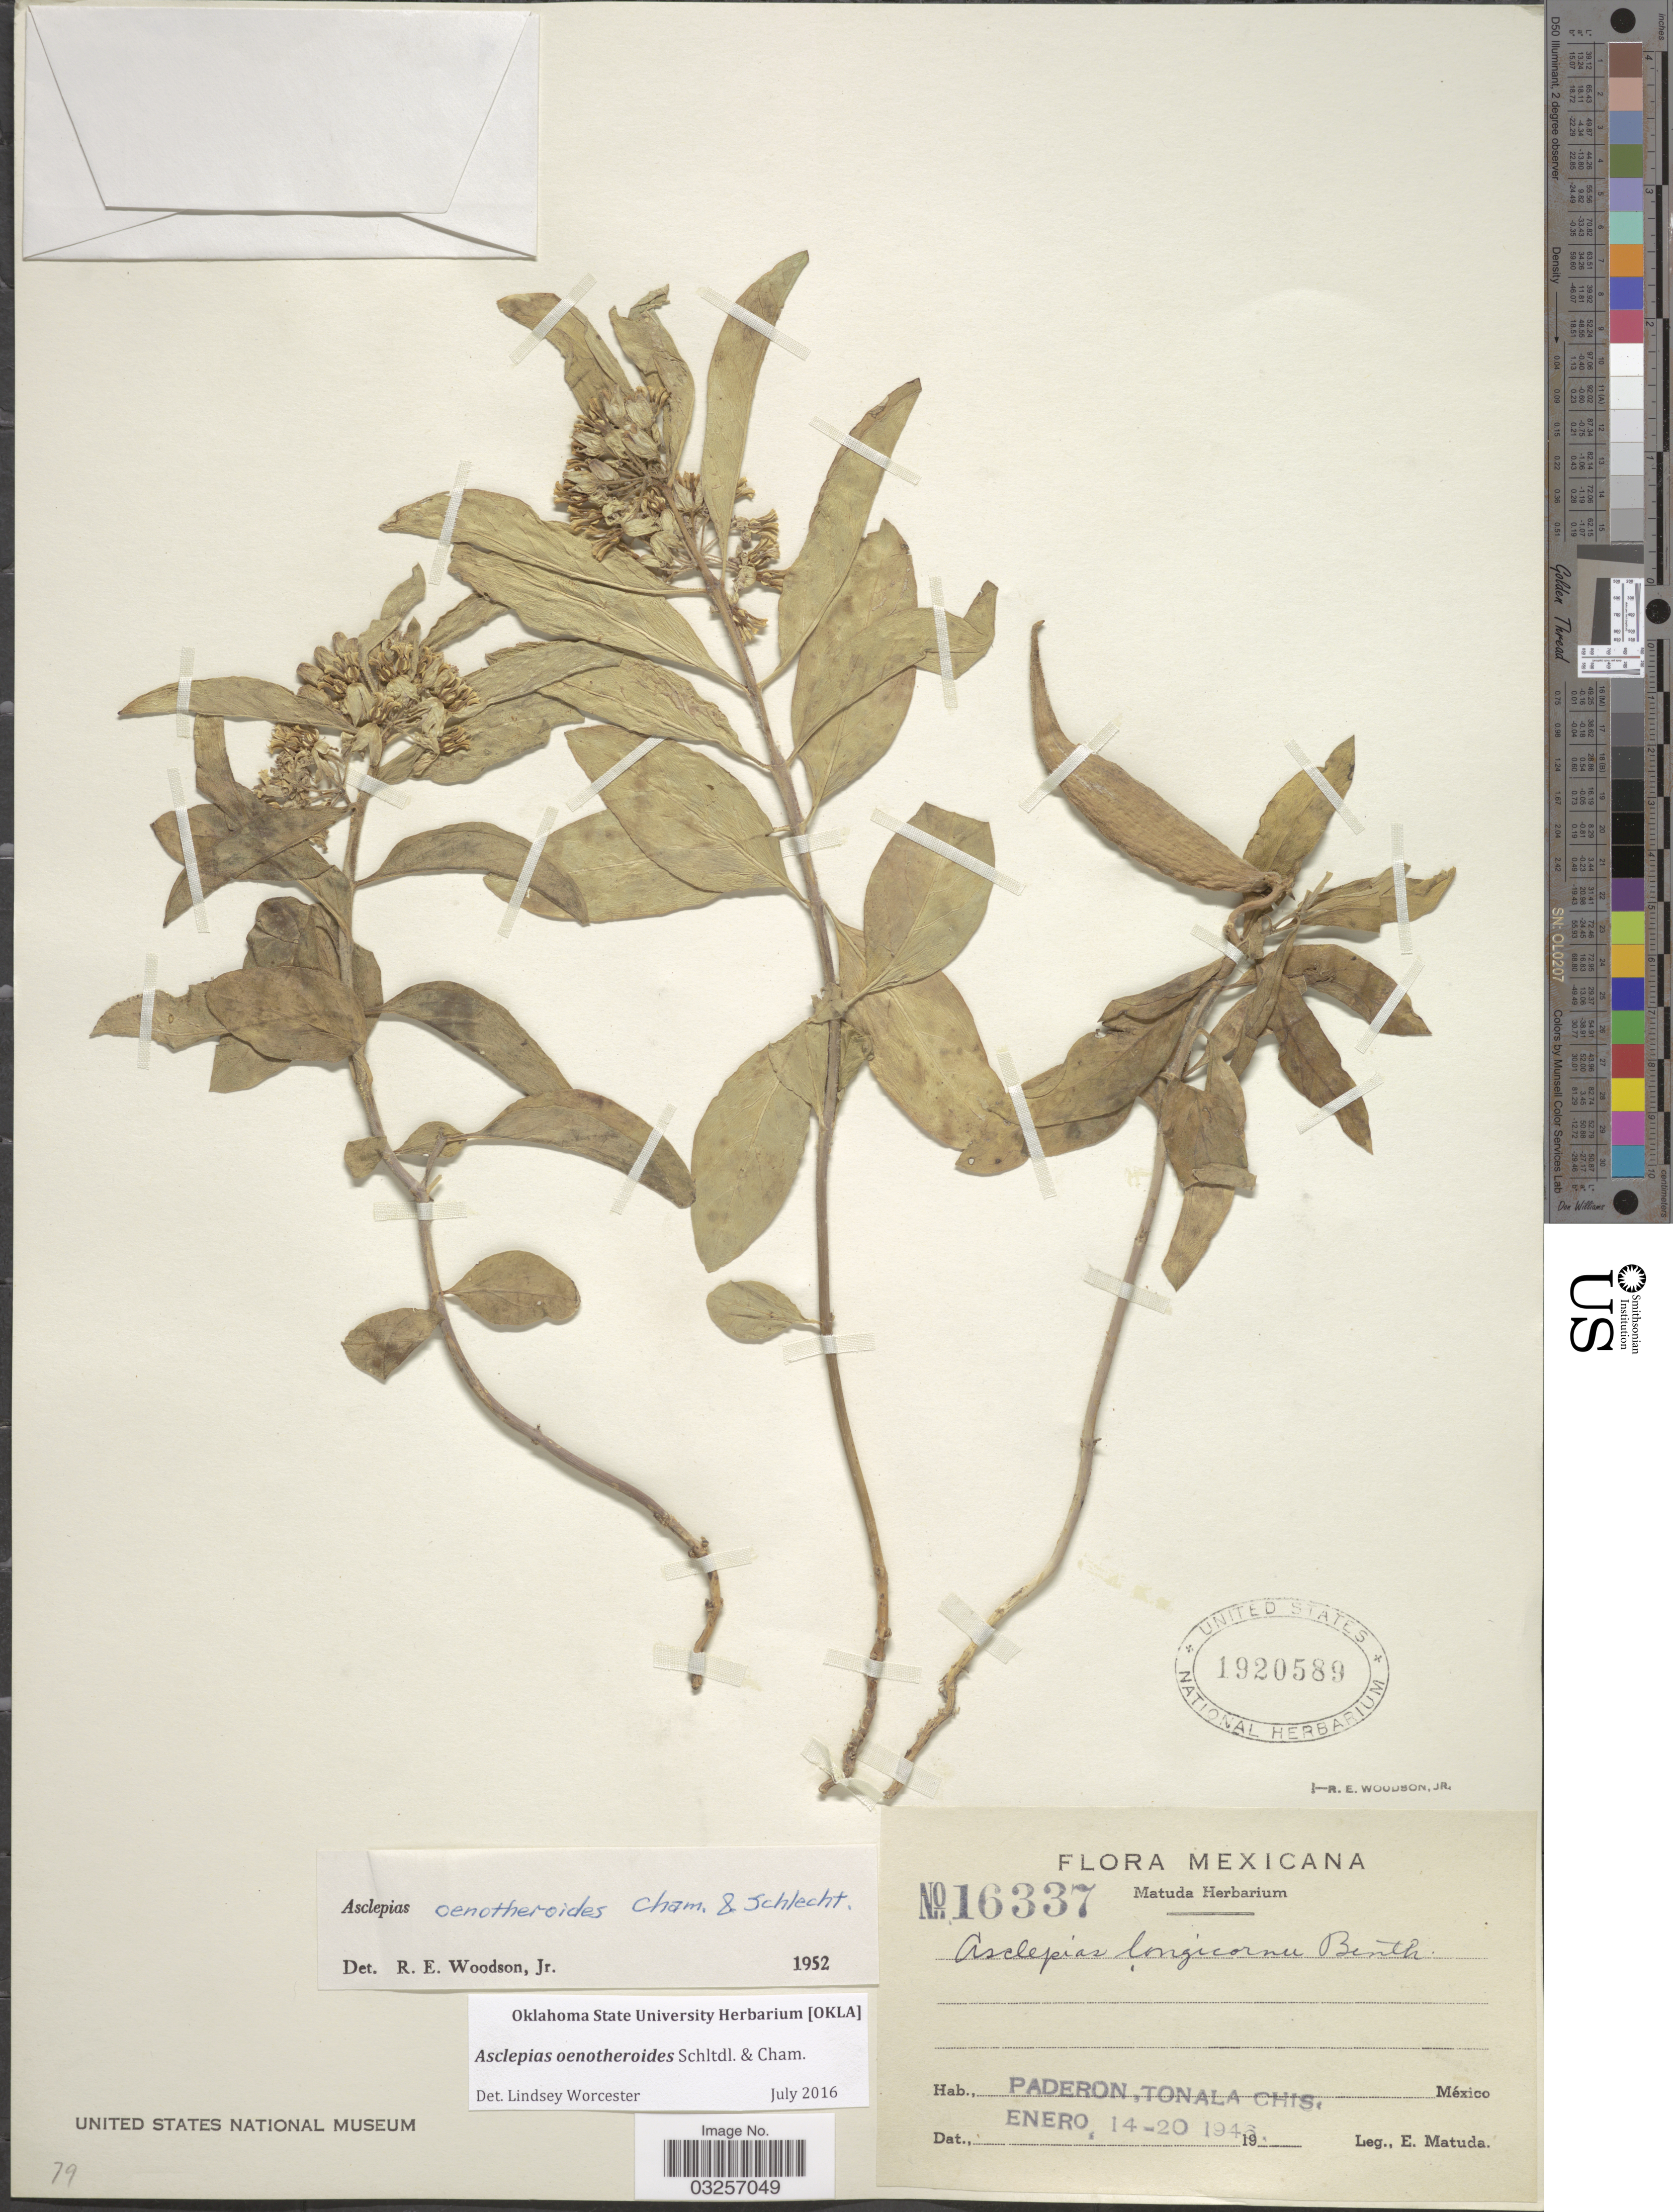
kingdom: Plantae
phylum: Tracheophyta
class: Magnoliopsida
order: Gentianales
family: Apocynaceae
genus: Asclepias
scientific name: Asclepias oenotheroides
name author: Schltdl. & Cham.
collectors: E. Matuda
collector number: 16337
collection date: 1946-01-14/1946-01-20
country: Mexico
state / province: Chiapas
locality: Paderon, Tonala.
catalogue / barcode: US 1920589